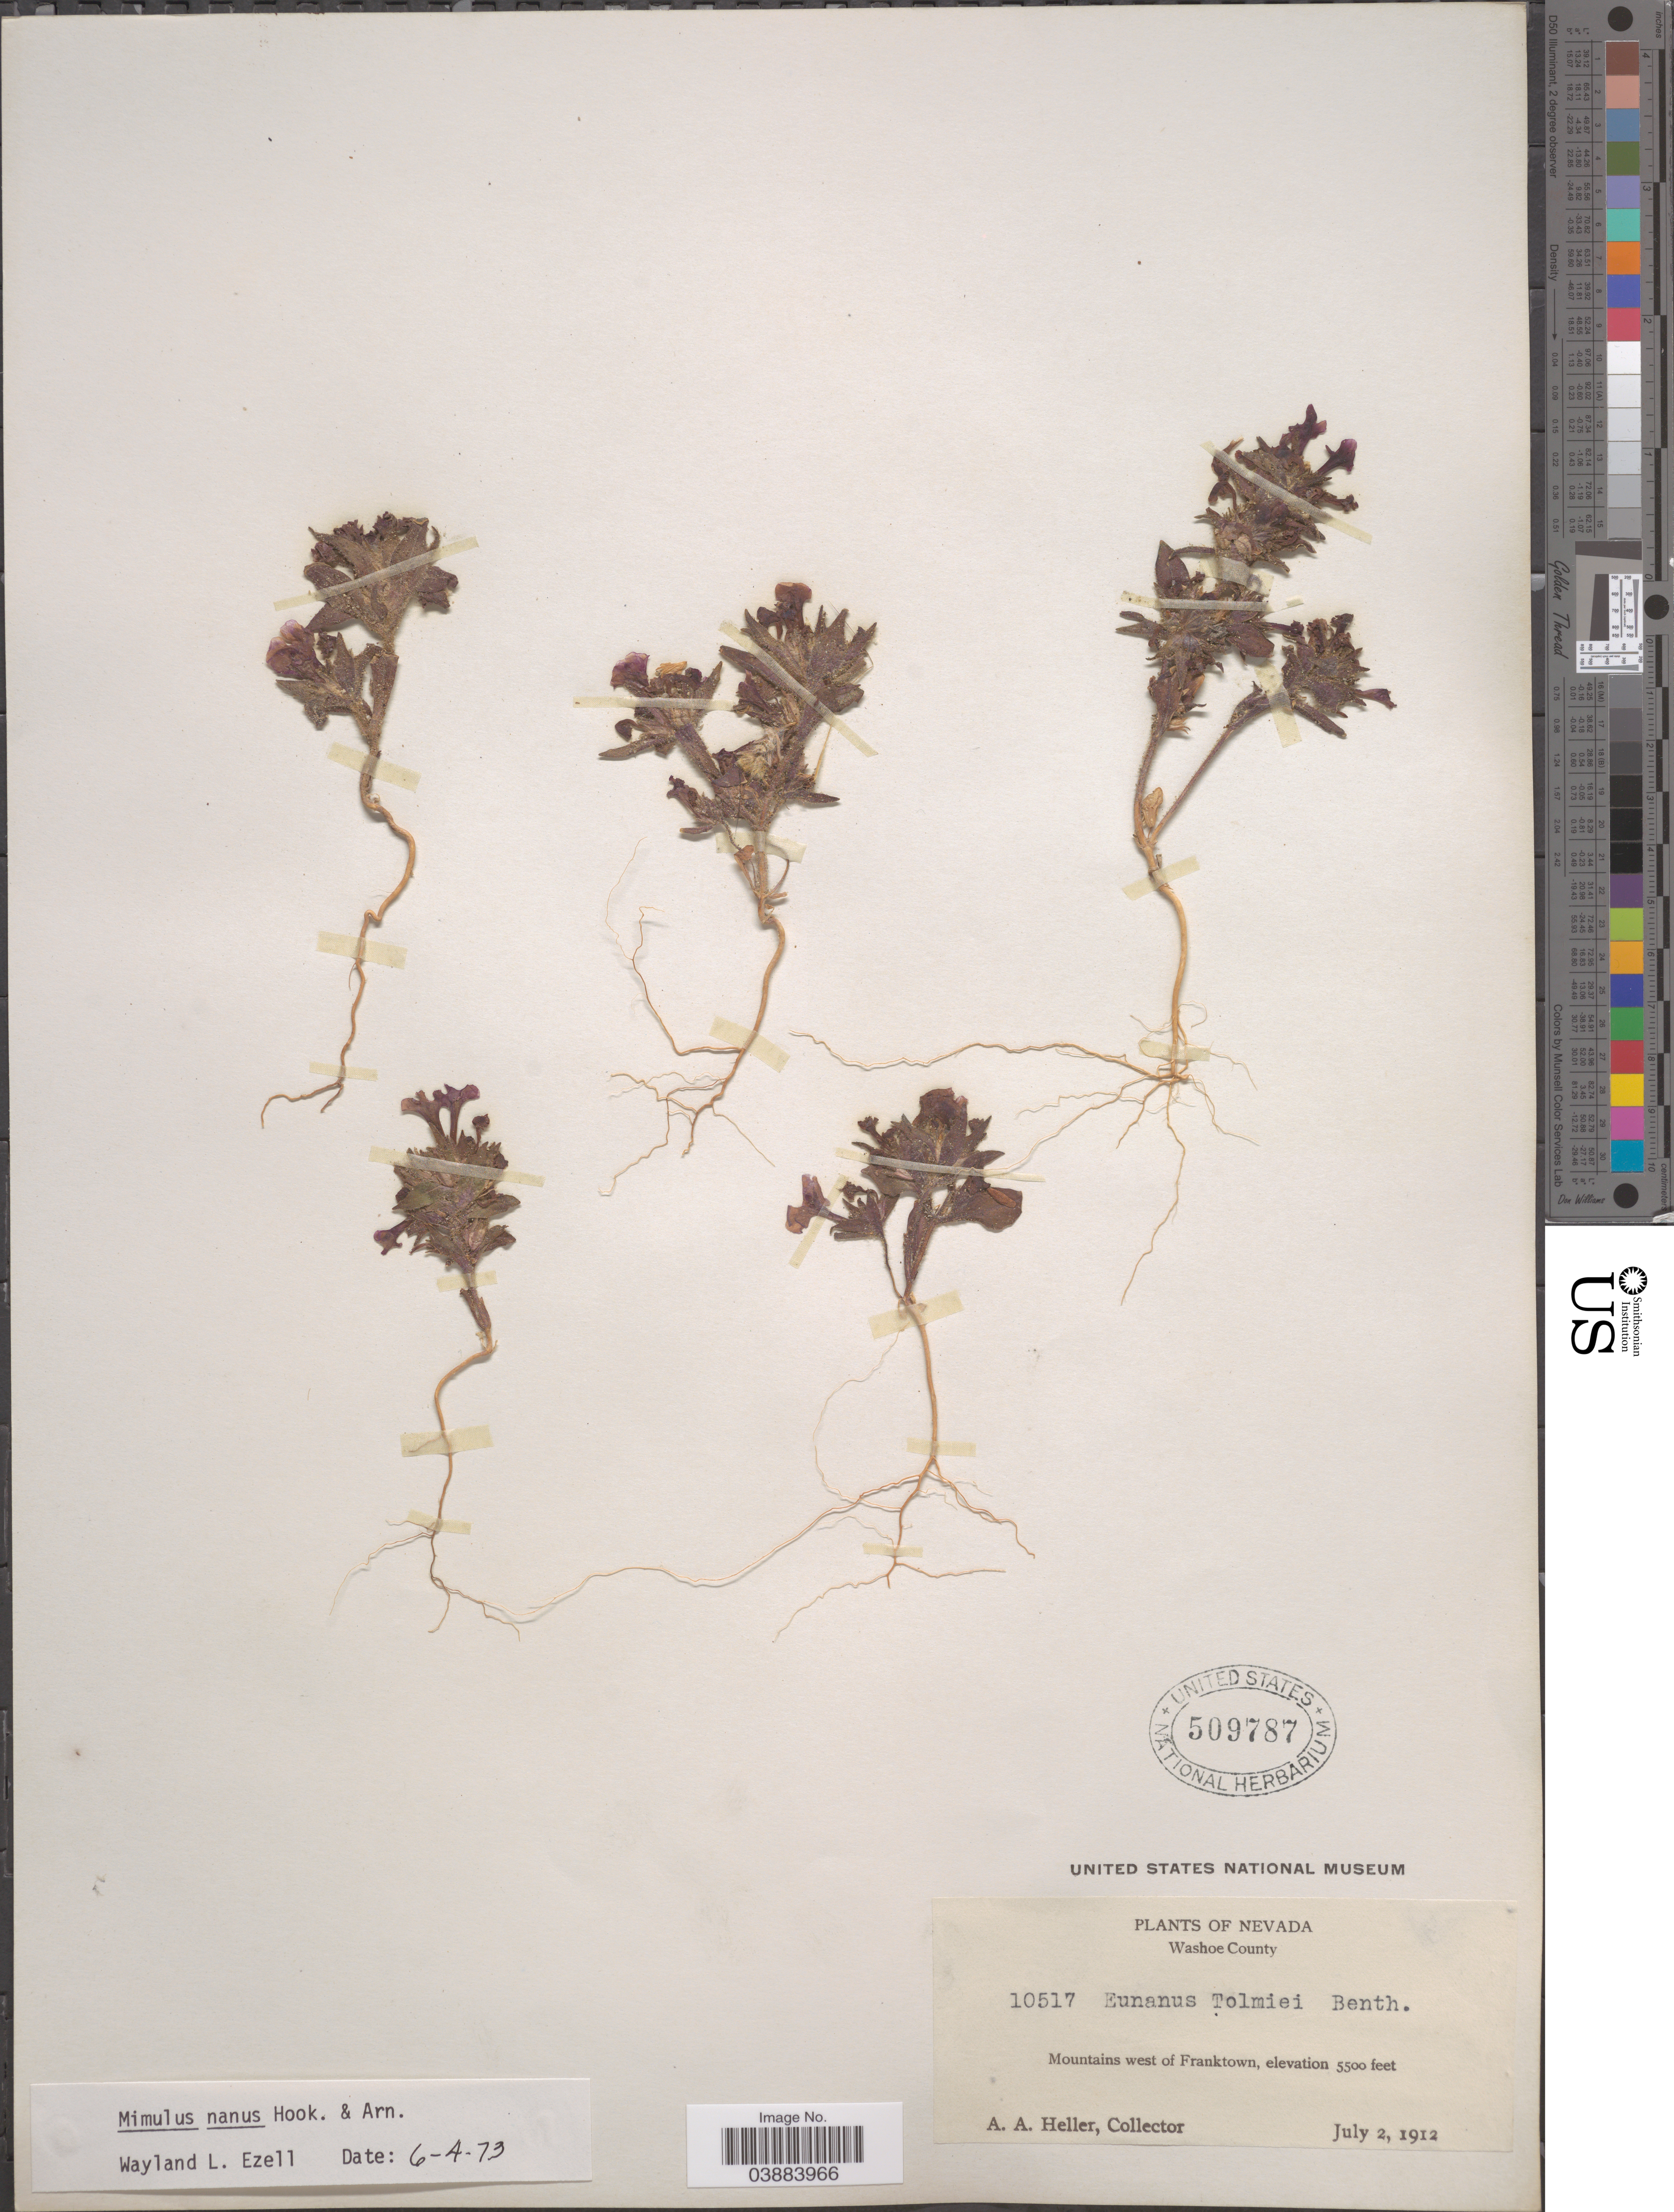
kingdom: Plantae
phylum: Tracheophyta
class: Magnoliopsida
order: Lamiales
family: Phrymaceae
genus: Eunanus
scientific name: Eunanus nanus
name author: (Hook. & Arn.) Holz.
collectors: A. A. Heller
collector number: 10517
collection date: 1912-07-02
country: United States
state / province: Nevada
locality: Washoe County. Mountains west of Franktown.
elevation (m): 1676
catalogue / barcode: US 509787